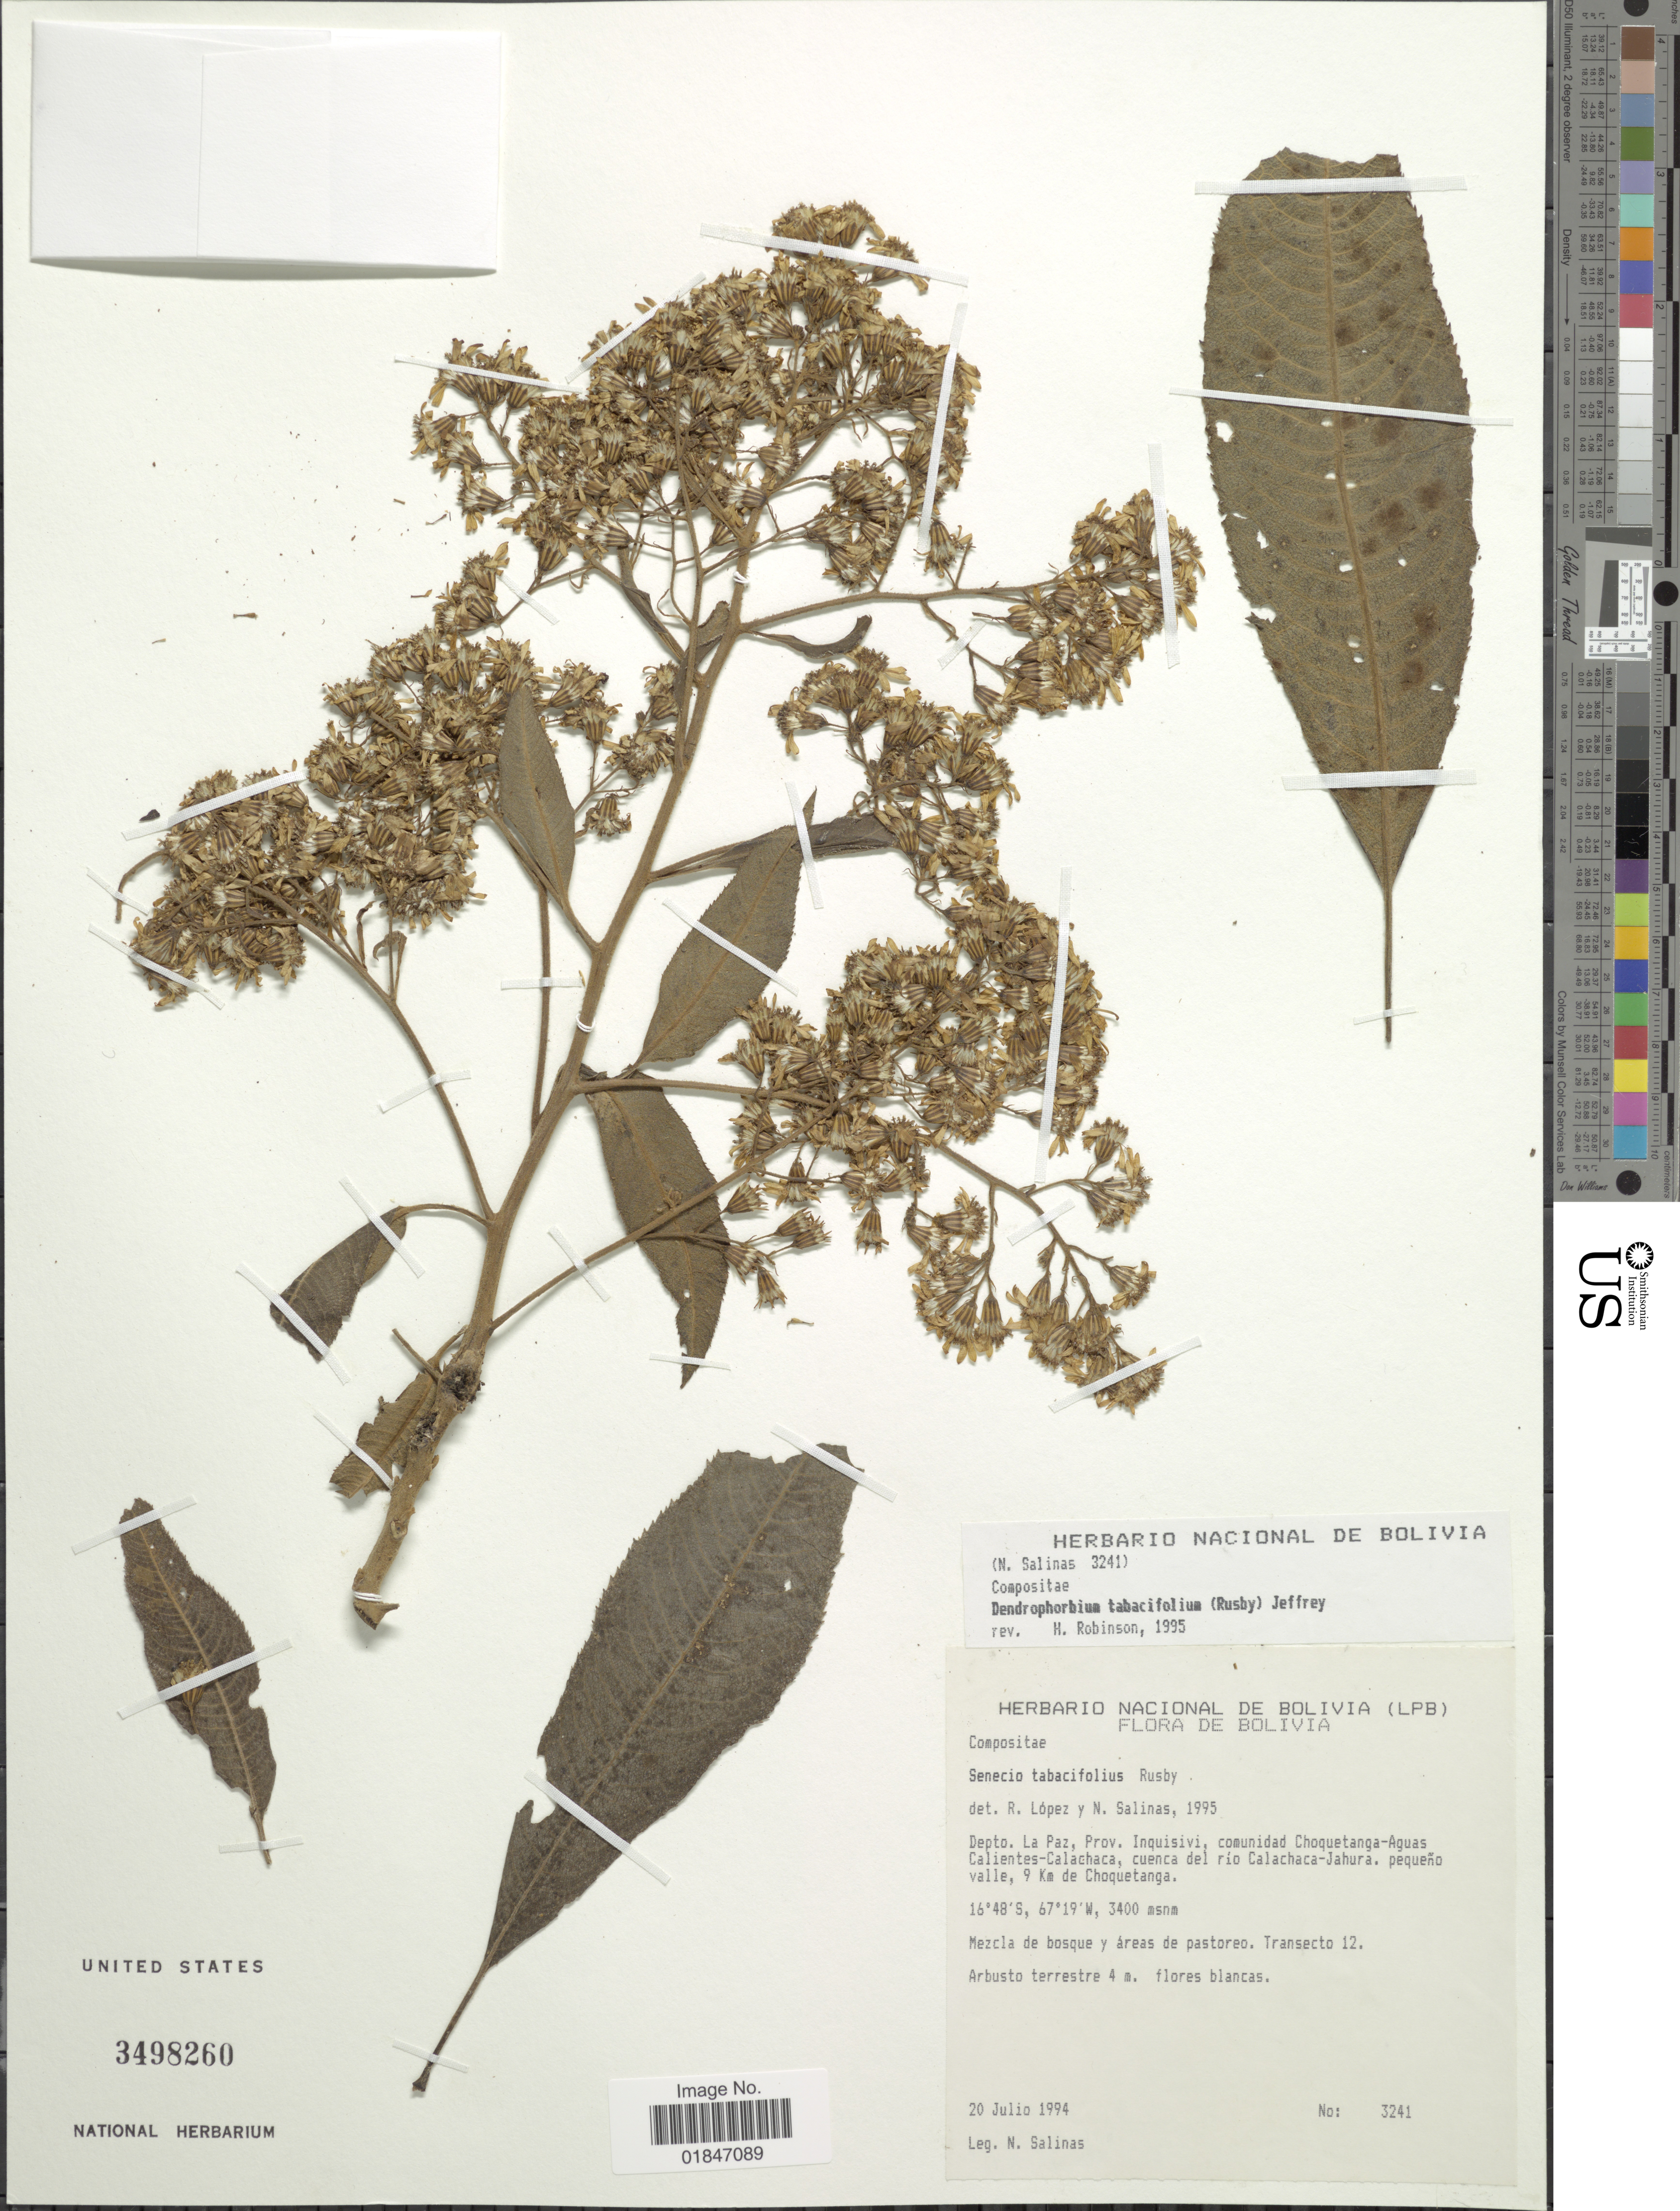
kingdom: Plantae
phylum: Tracheophyta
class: Magnoliopsida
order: Asterales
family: Asteraceae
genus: Dendrophorbium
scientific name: Dendrophorbium tabacifolium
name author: (Rusby) C. Jeffrey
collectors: N. Salinas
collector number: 3241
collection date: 1994-07-20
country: Bolivia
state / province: La Paz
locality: Depto. La Paz, Prov. Inquisivi, comunidad Choquetanga-Aguas Calientes-Calachaca, cuenca del rio Calachaca-Jahura. pequeno valle, 9 km de Choquetanga.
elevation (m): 3400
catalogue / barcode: US 3498260